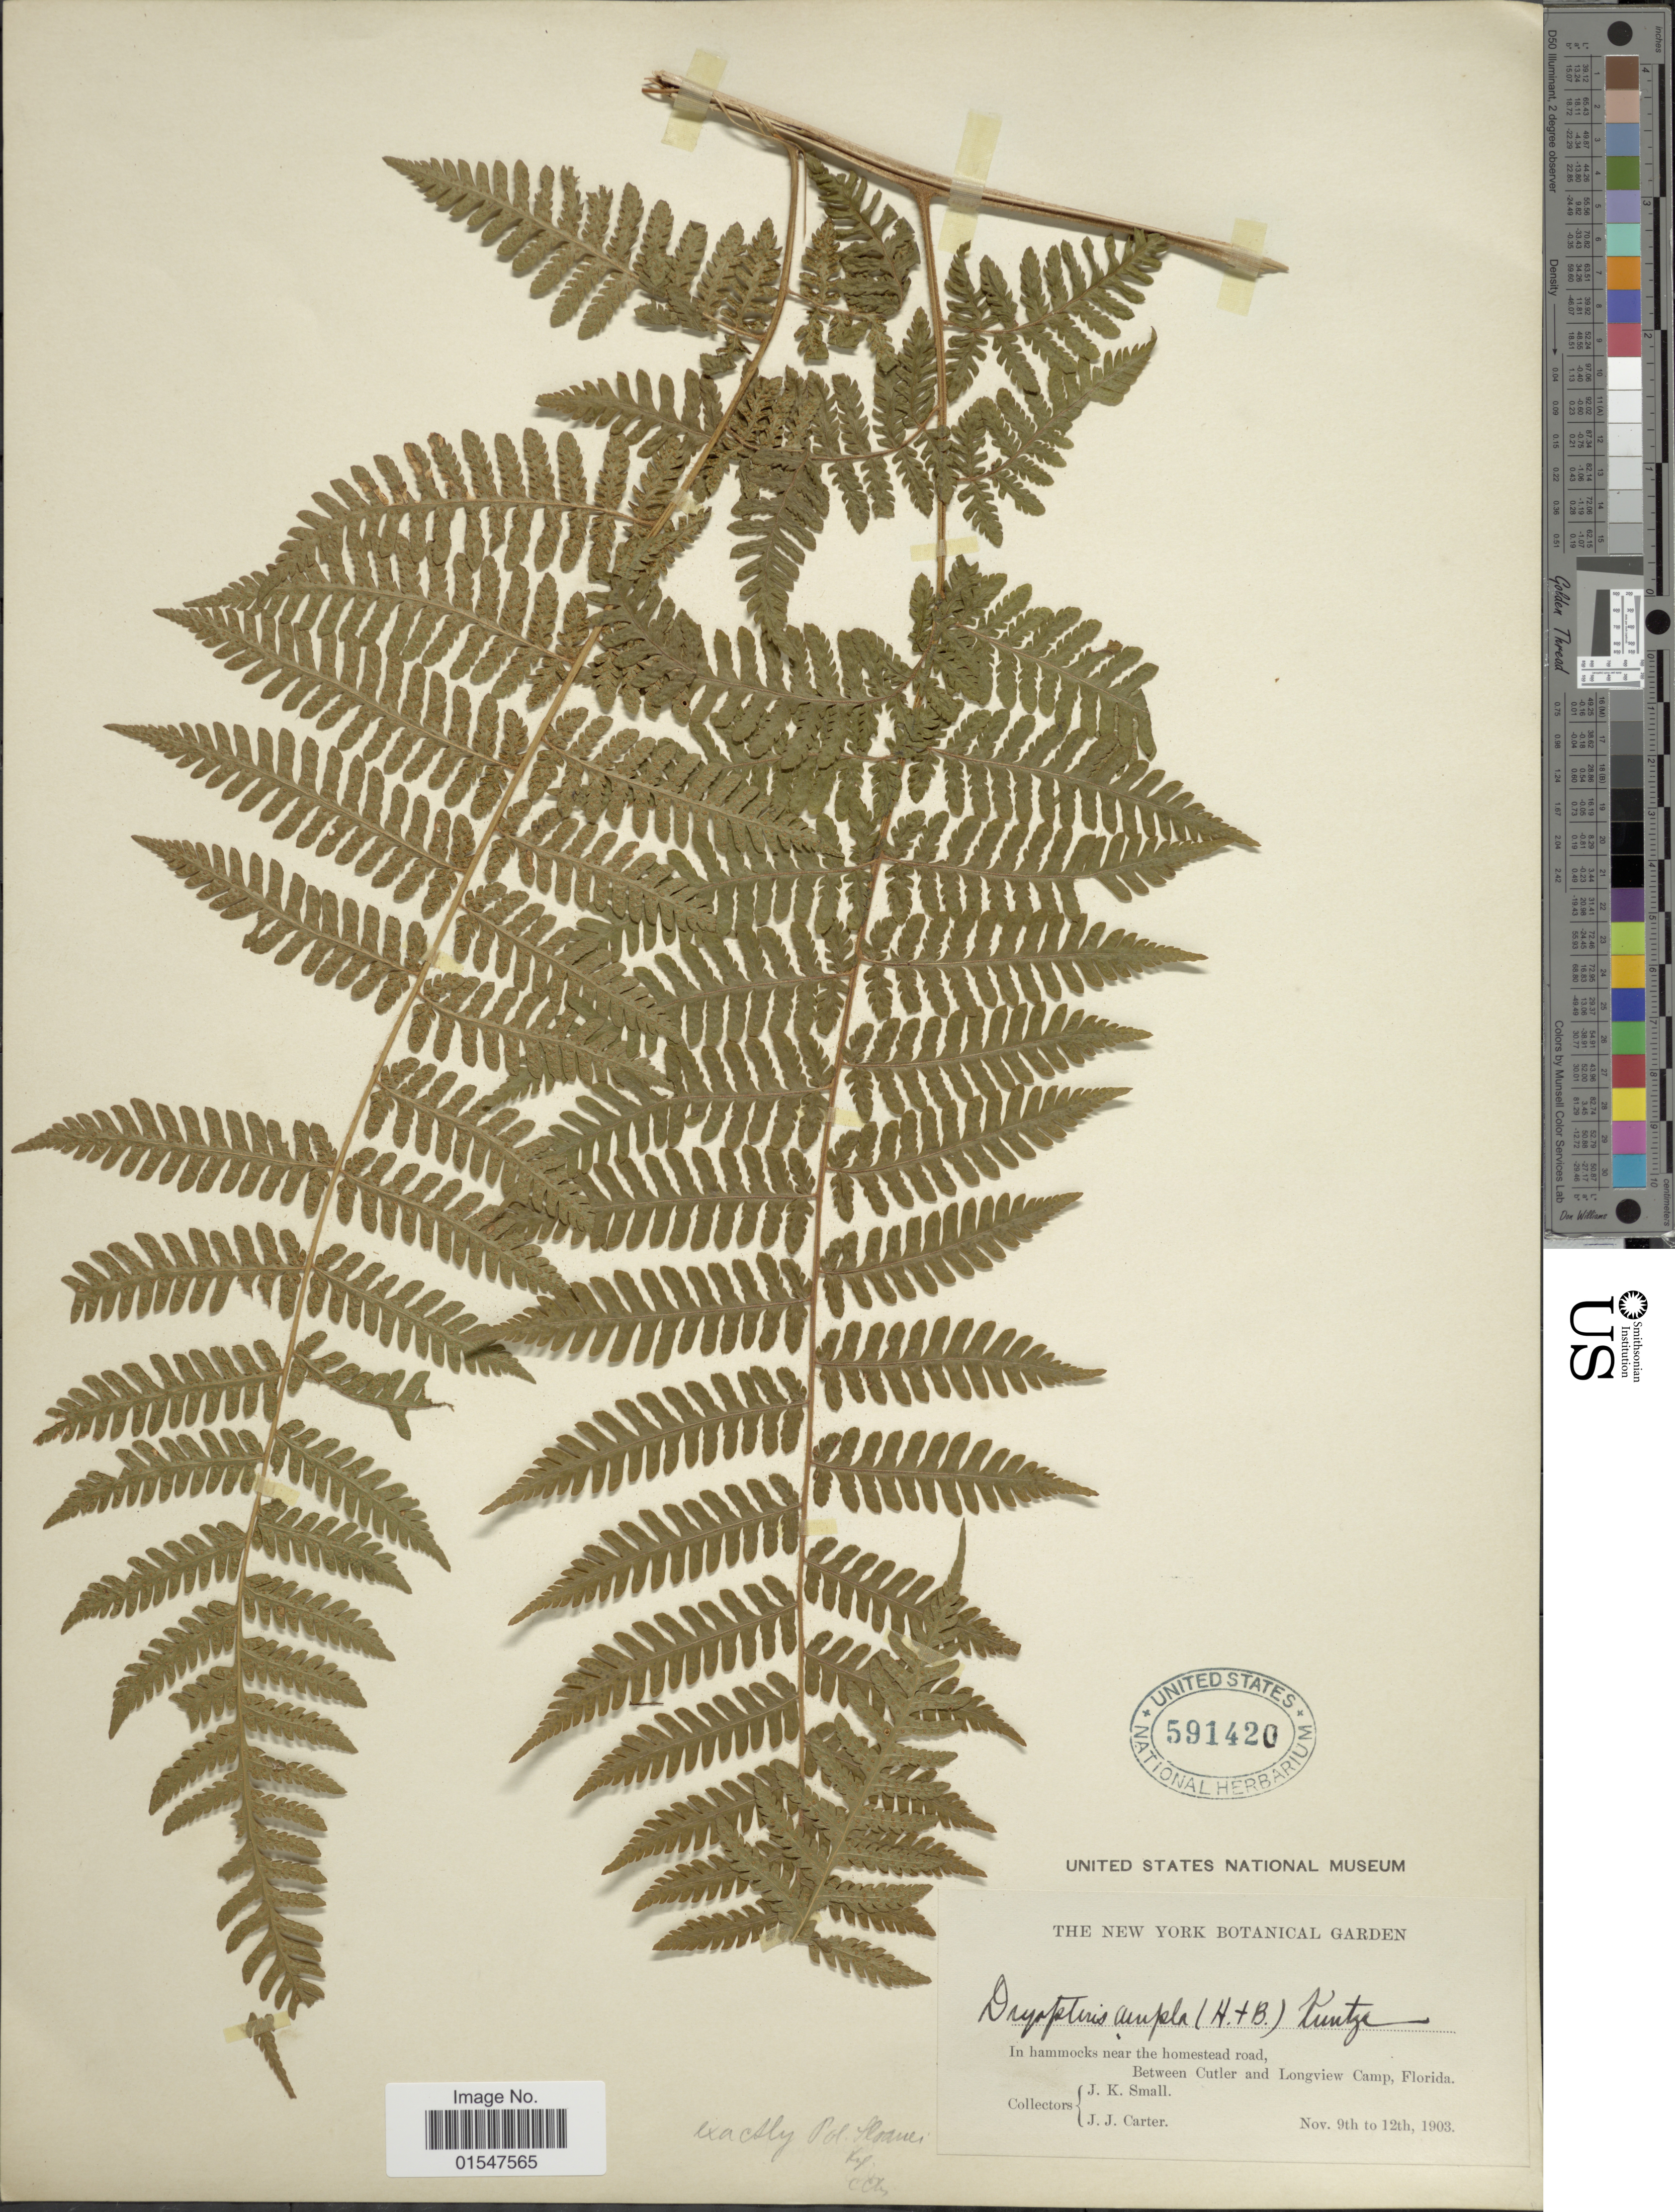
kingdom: Plantae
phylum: Tracheophyta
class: Polypodiopsida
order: Polypodiales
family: Dryopteridaceae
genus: Ctenitis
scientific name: Ctenitis sloanei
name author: (Poepp. ex Spreng.) C.V. Morton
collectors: J. K. Small & J. Carter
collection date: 1903-11-09/1903-11-12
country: United States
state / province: Florida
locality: In hammocks near the homestead road, between Cutler and Longview Camp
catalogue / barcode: US 591420